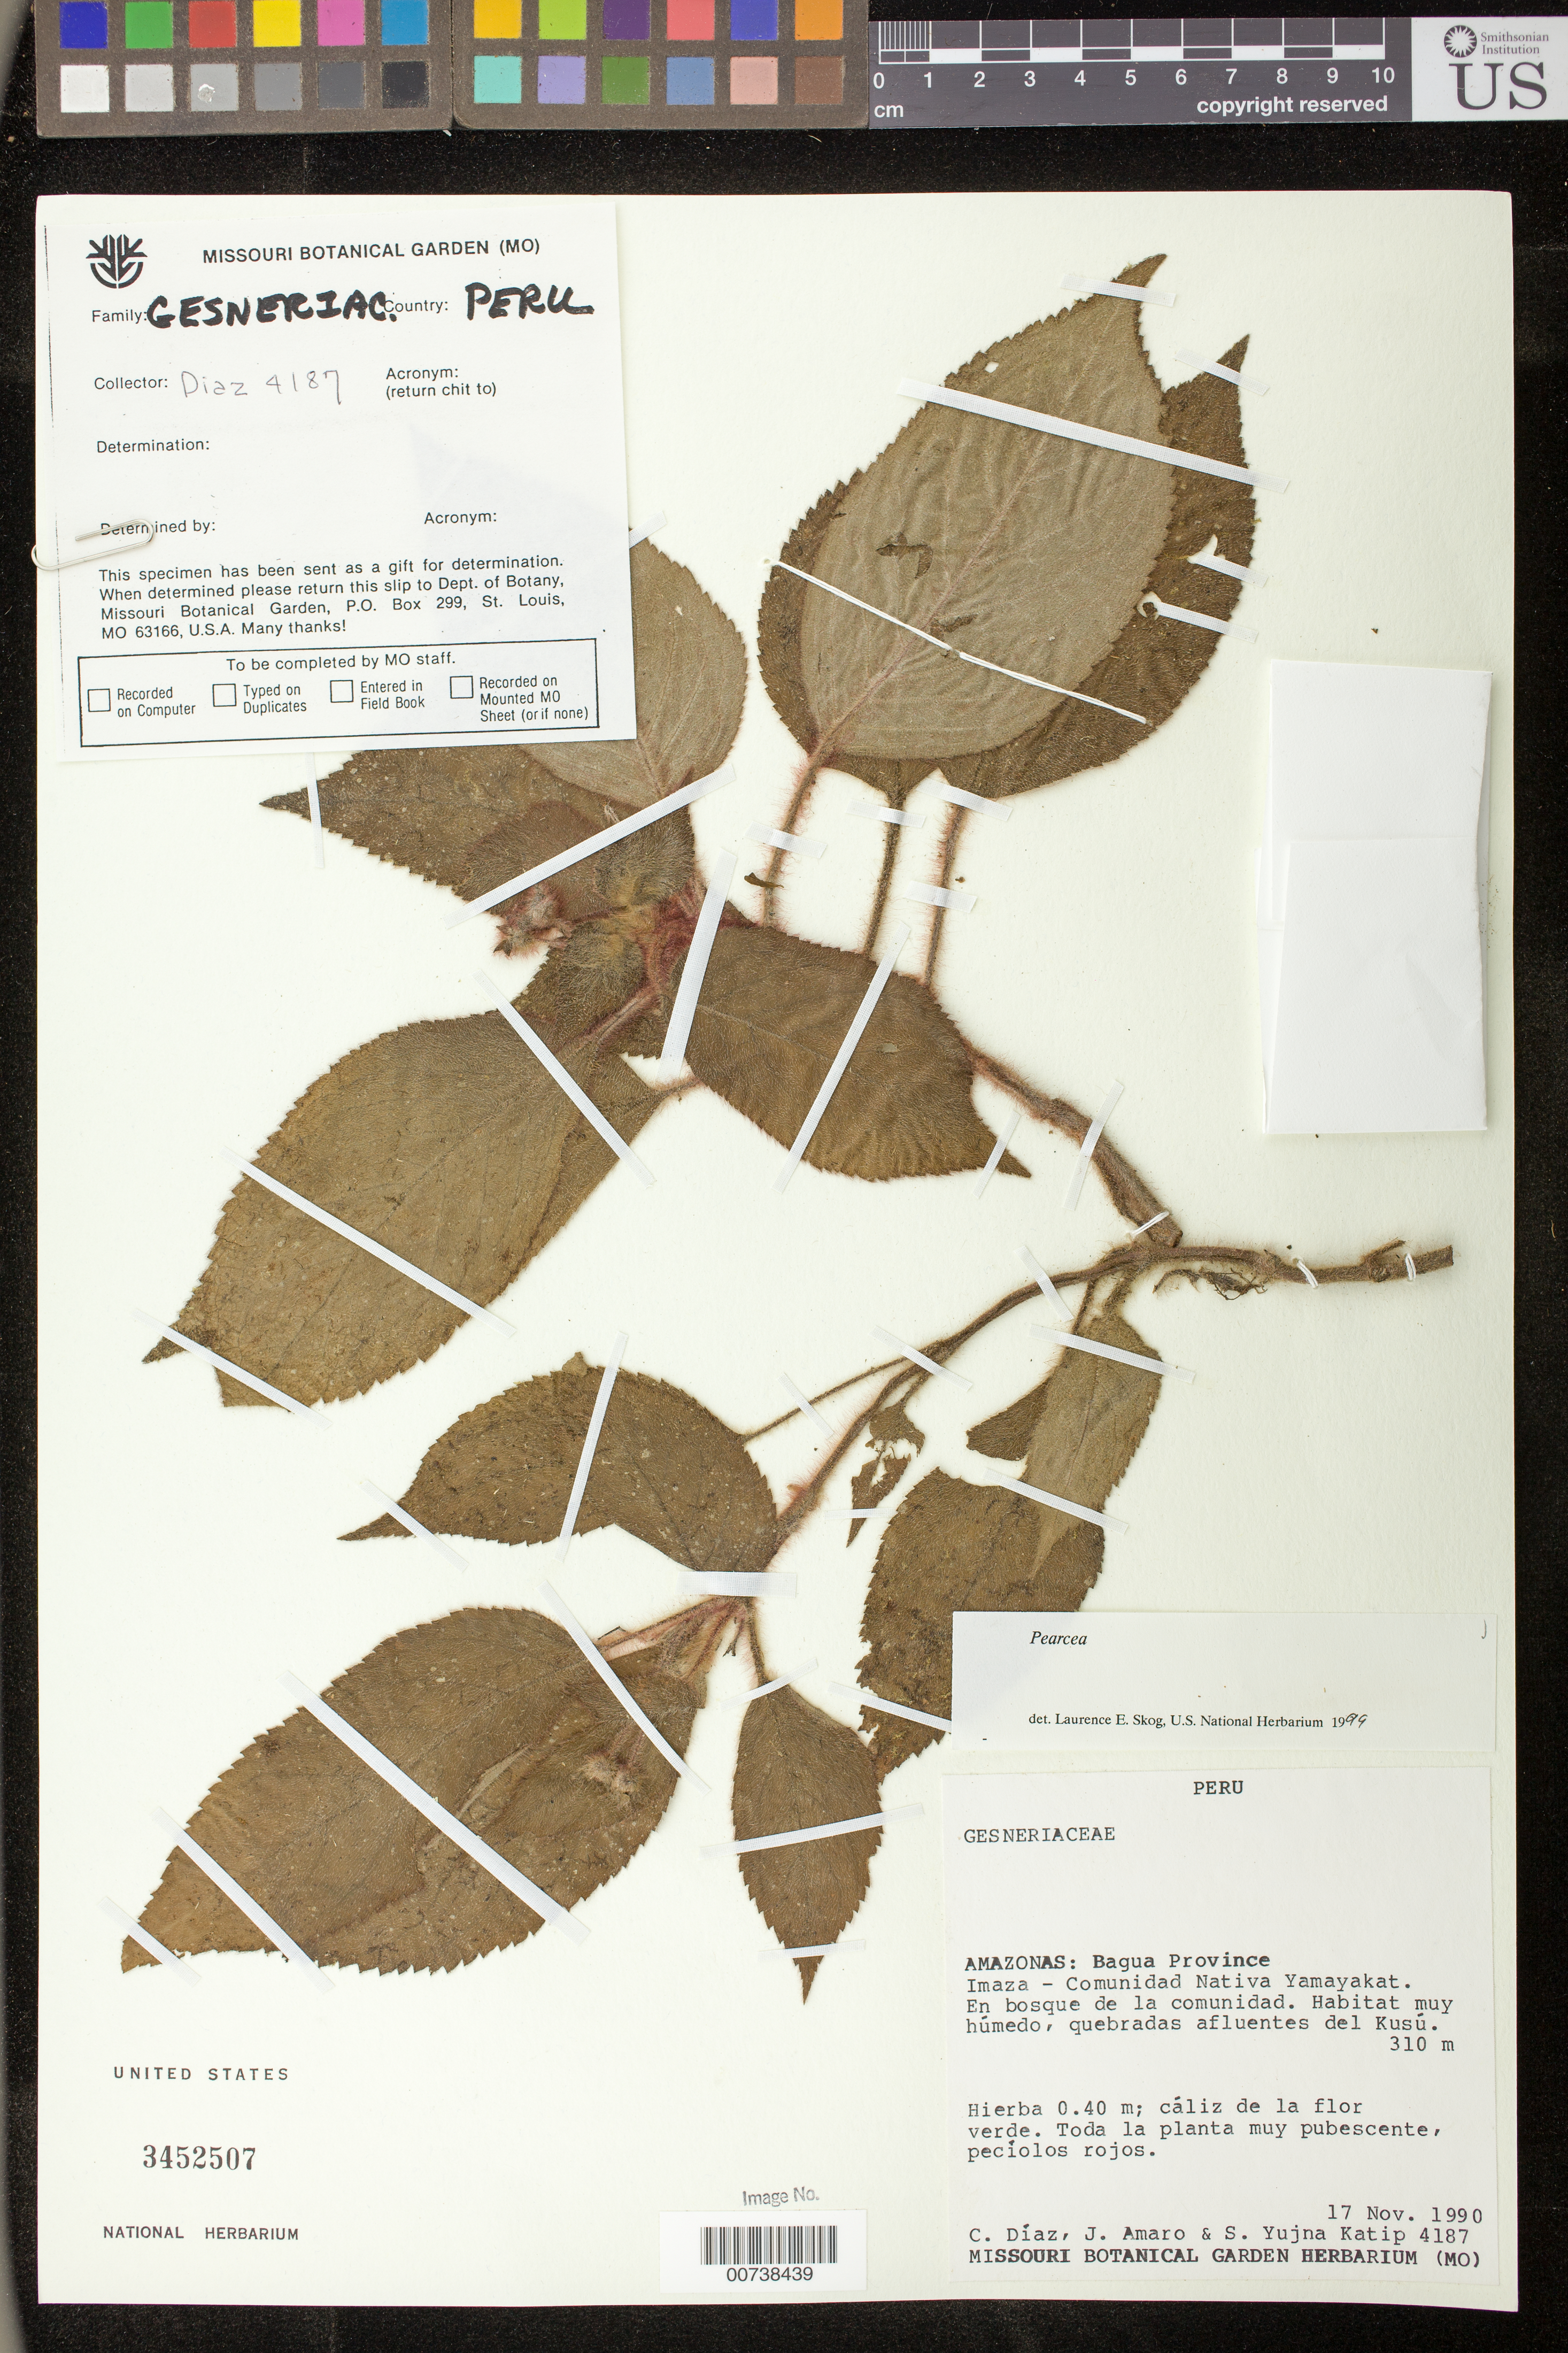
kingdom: Plantae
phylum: Tracheophyta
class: Magnoliopsida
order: Lamiales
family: Gesneriaceae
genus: Pearcea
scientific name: Pearcea abunda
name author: (Wiehler) L.P. Kvist & L.E. Skog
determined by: Skog, Laurence E.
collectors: C. Díaz S., J. Amaro & S. Yujna Katip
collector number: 4187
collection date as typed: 17 Nov 1990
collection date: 1990-11-17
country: Peru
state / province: Amazonas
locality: Amazonas: Bagua Province. Imaza - Comunidad Nativa Yamayakat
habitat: En bosque de la comunidad; habitat muy húmedo, quebradas afluentes del Kusú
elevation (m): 310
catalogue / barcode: US 3452507